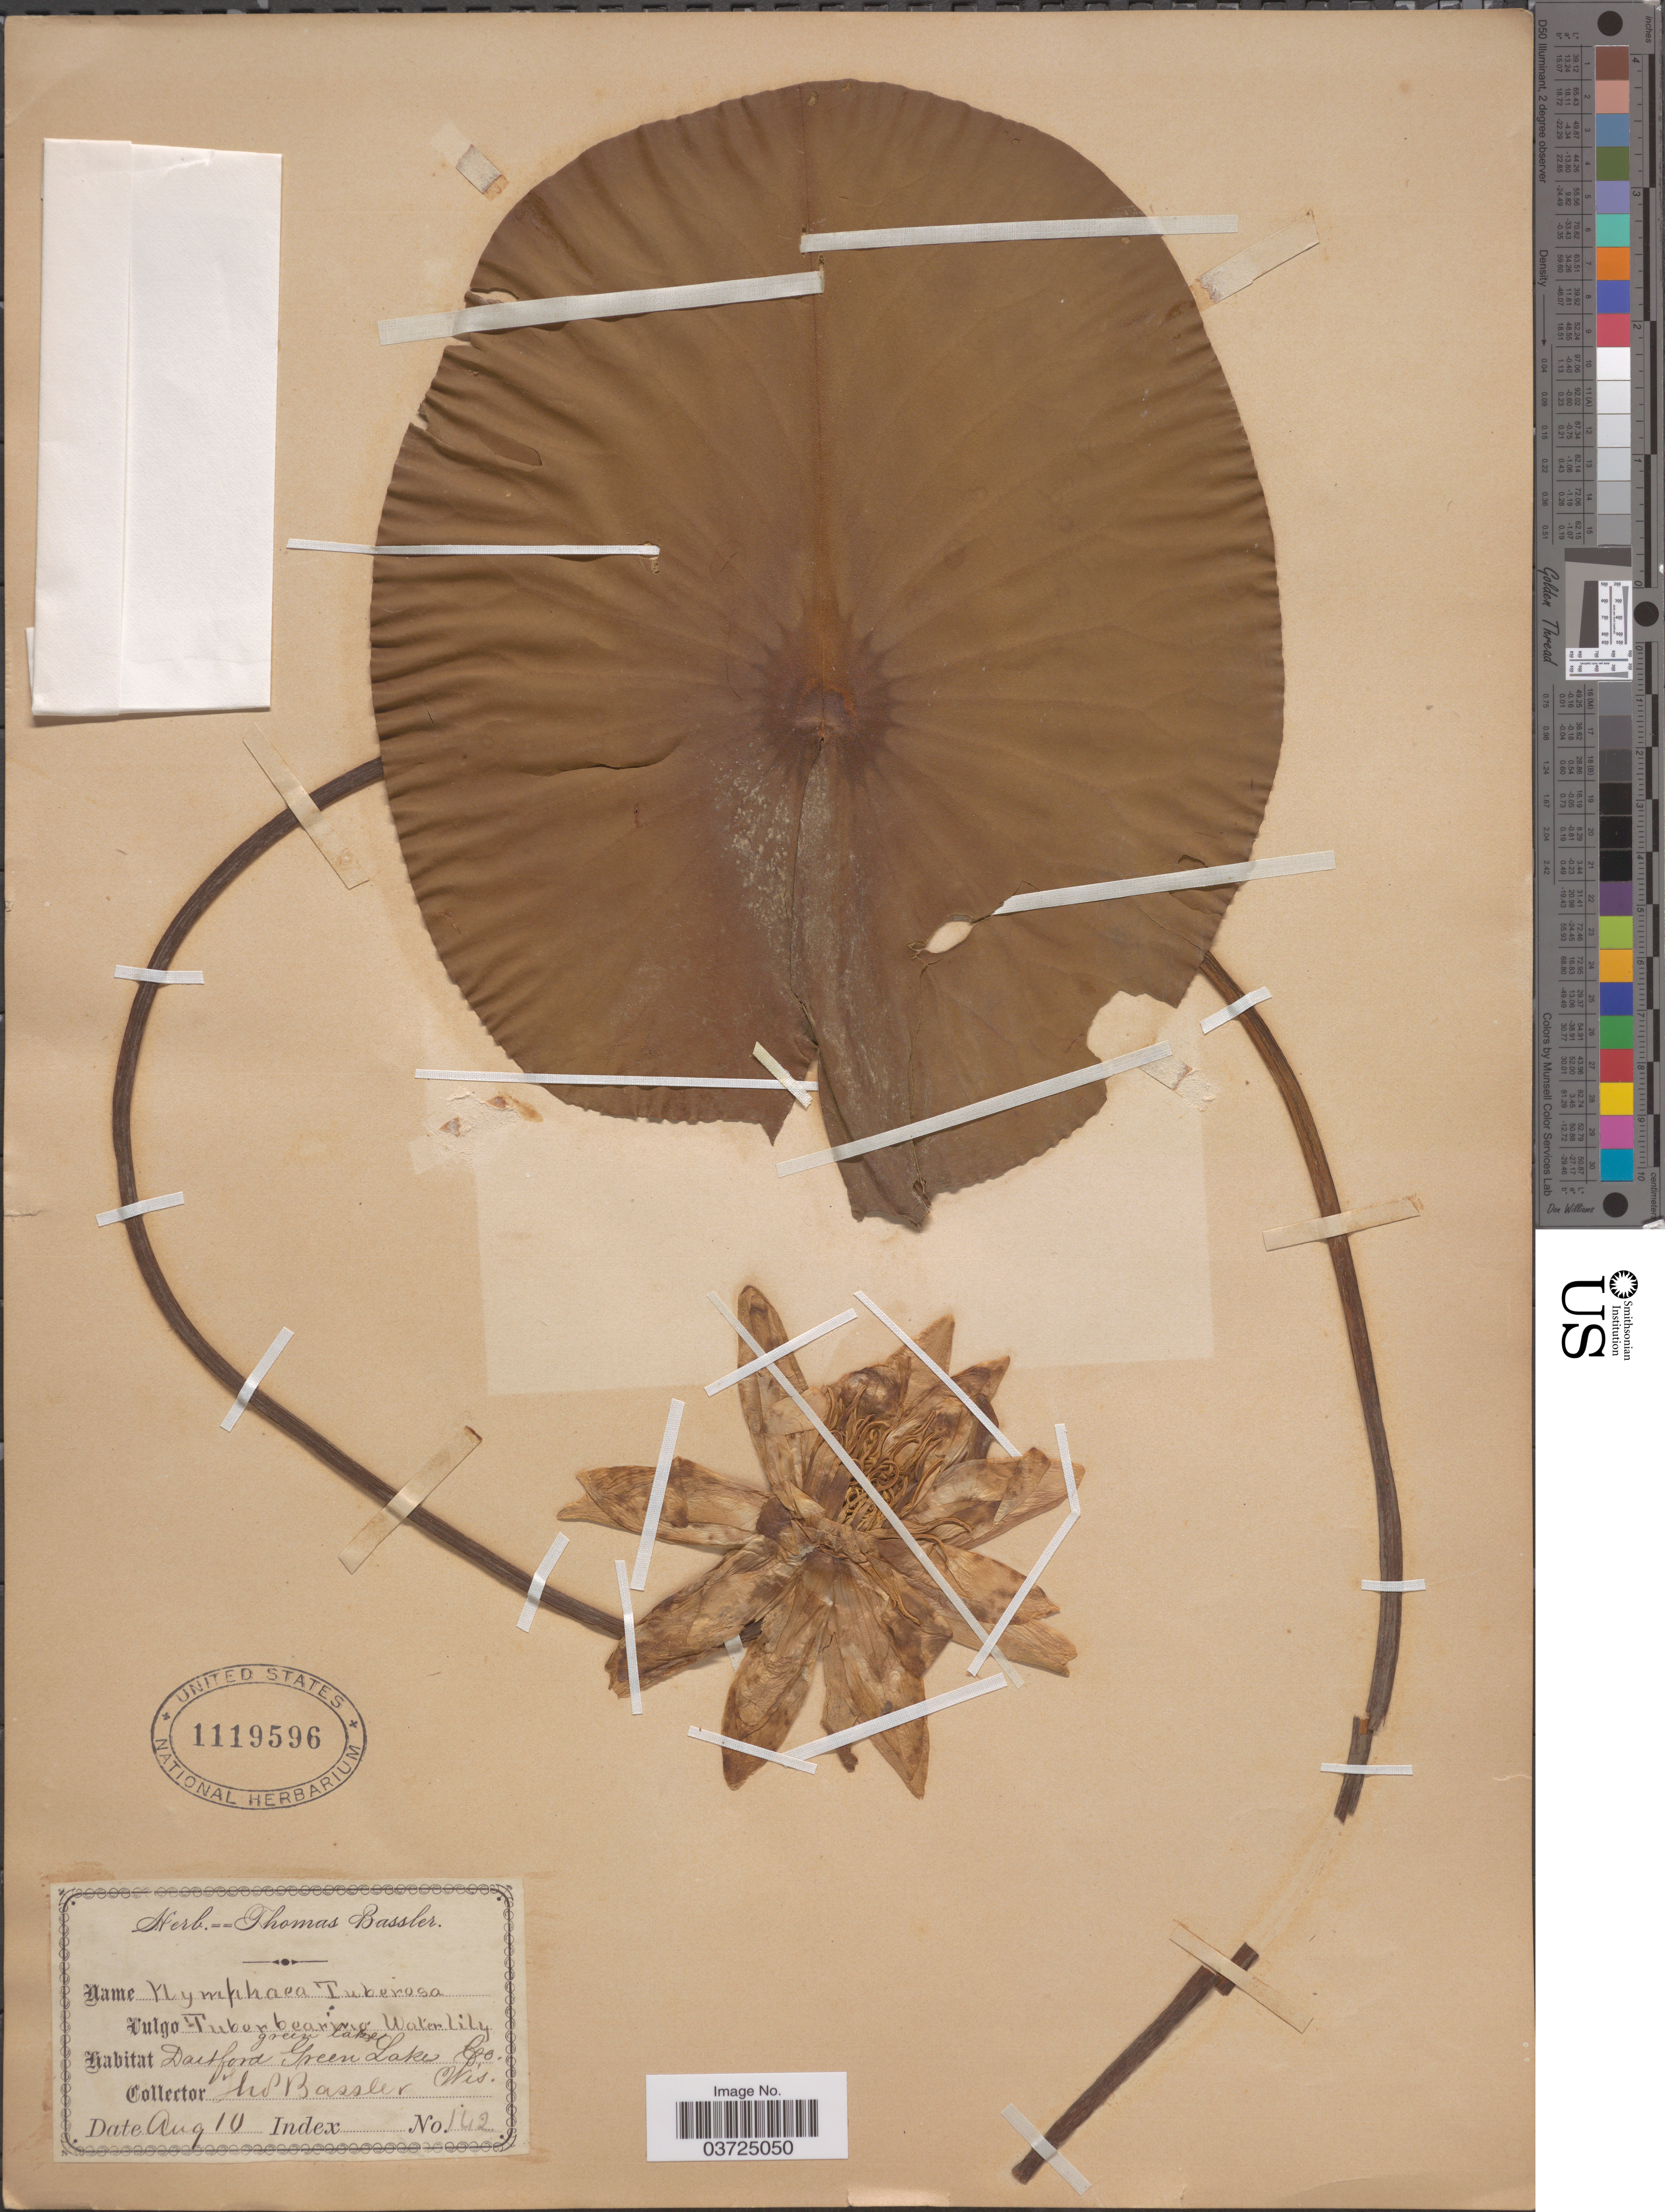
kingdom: Plantae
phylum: Tracheophyta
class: Magnoliopsida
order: Nymphaeales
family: Nymphaeaceae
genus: Nymphaea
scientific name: Nymphaea tuberosa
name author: Paine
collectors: T. Bassler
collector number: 142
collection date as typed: Transcribed d/m/y: /8/10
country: United States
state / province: Wisconsin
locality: Dartford Green Lake Co.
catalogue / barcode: US 1119596